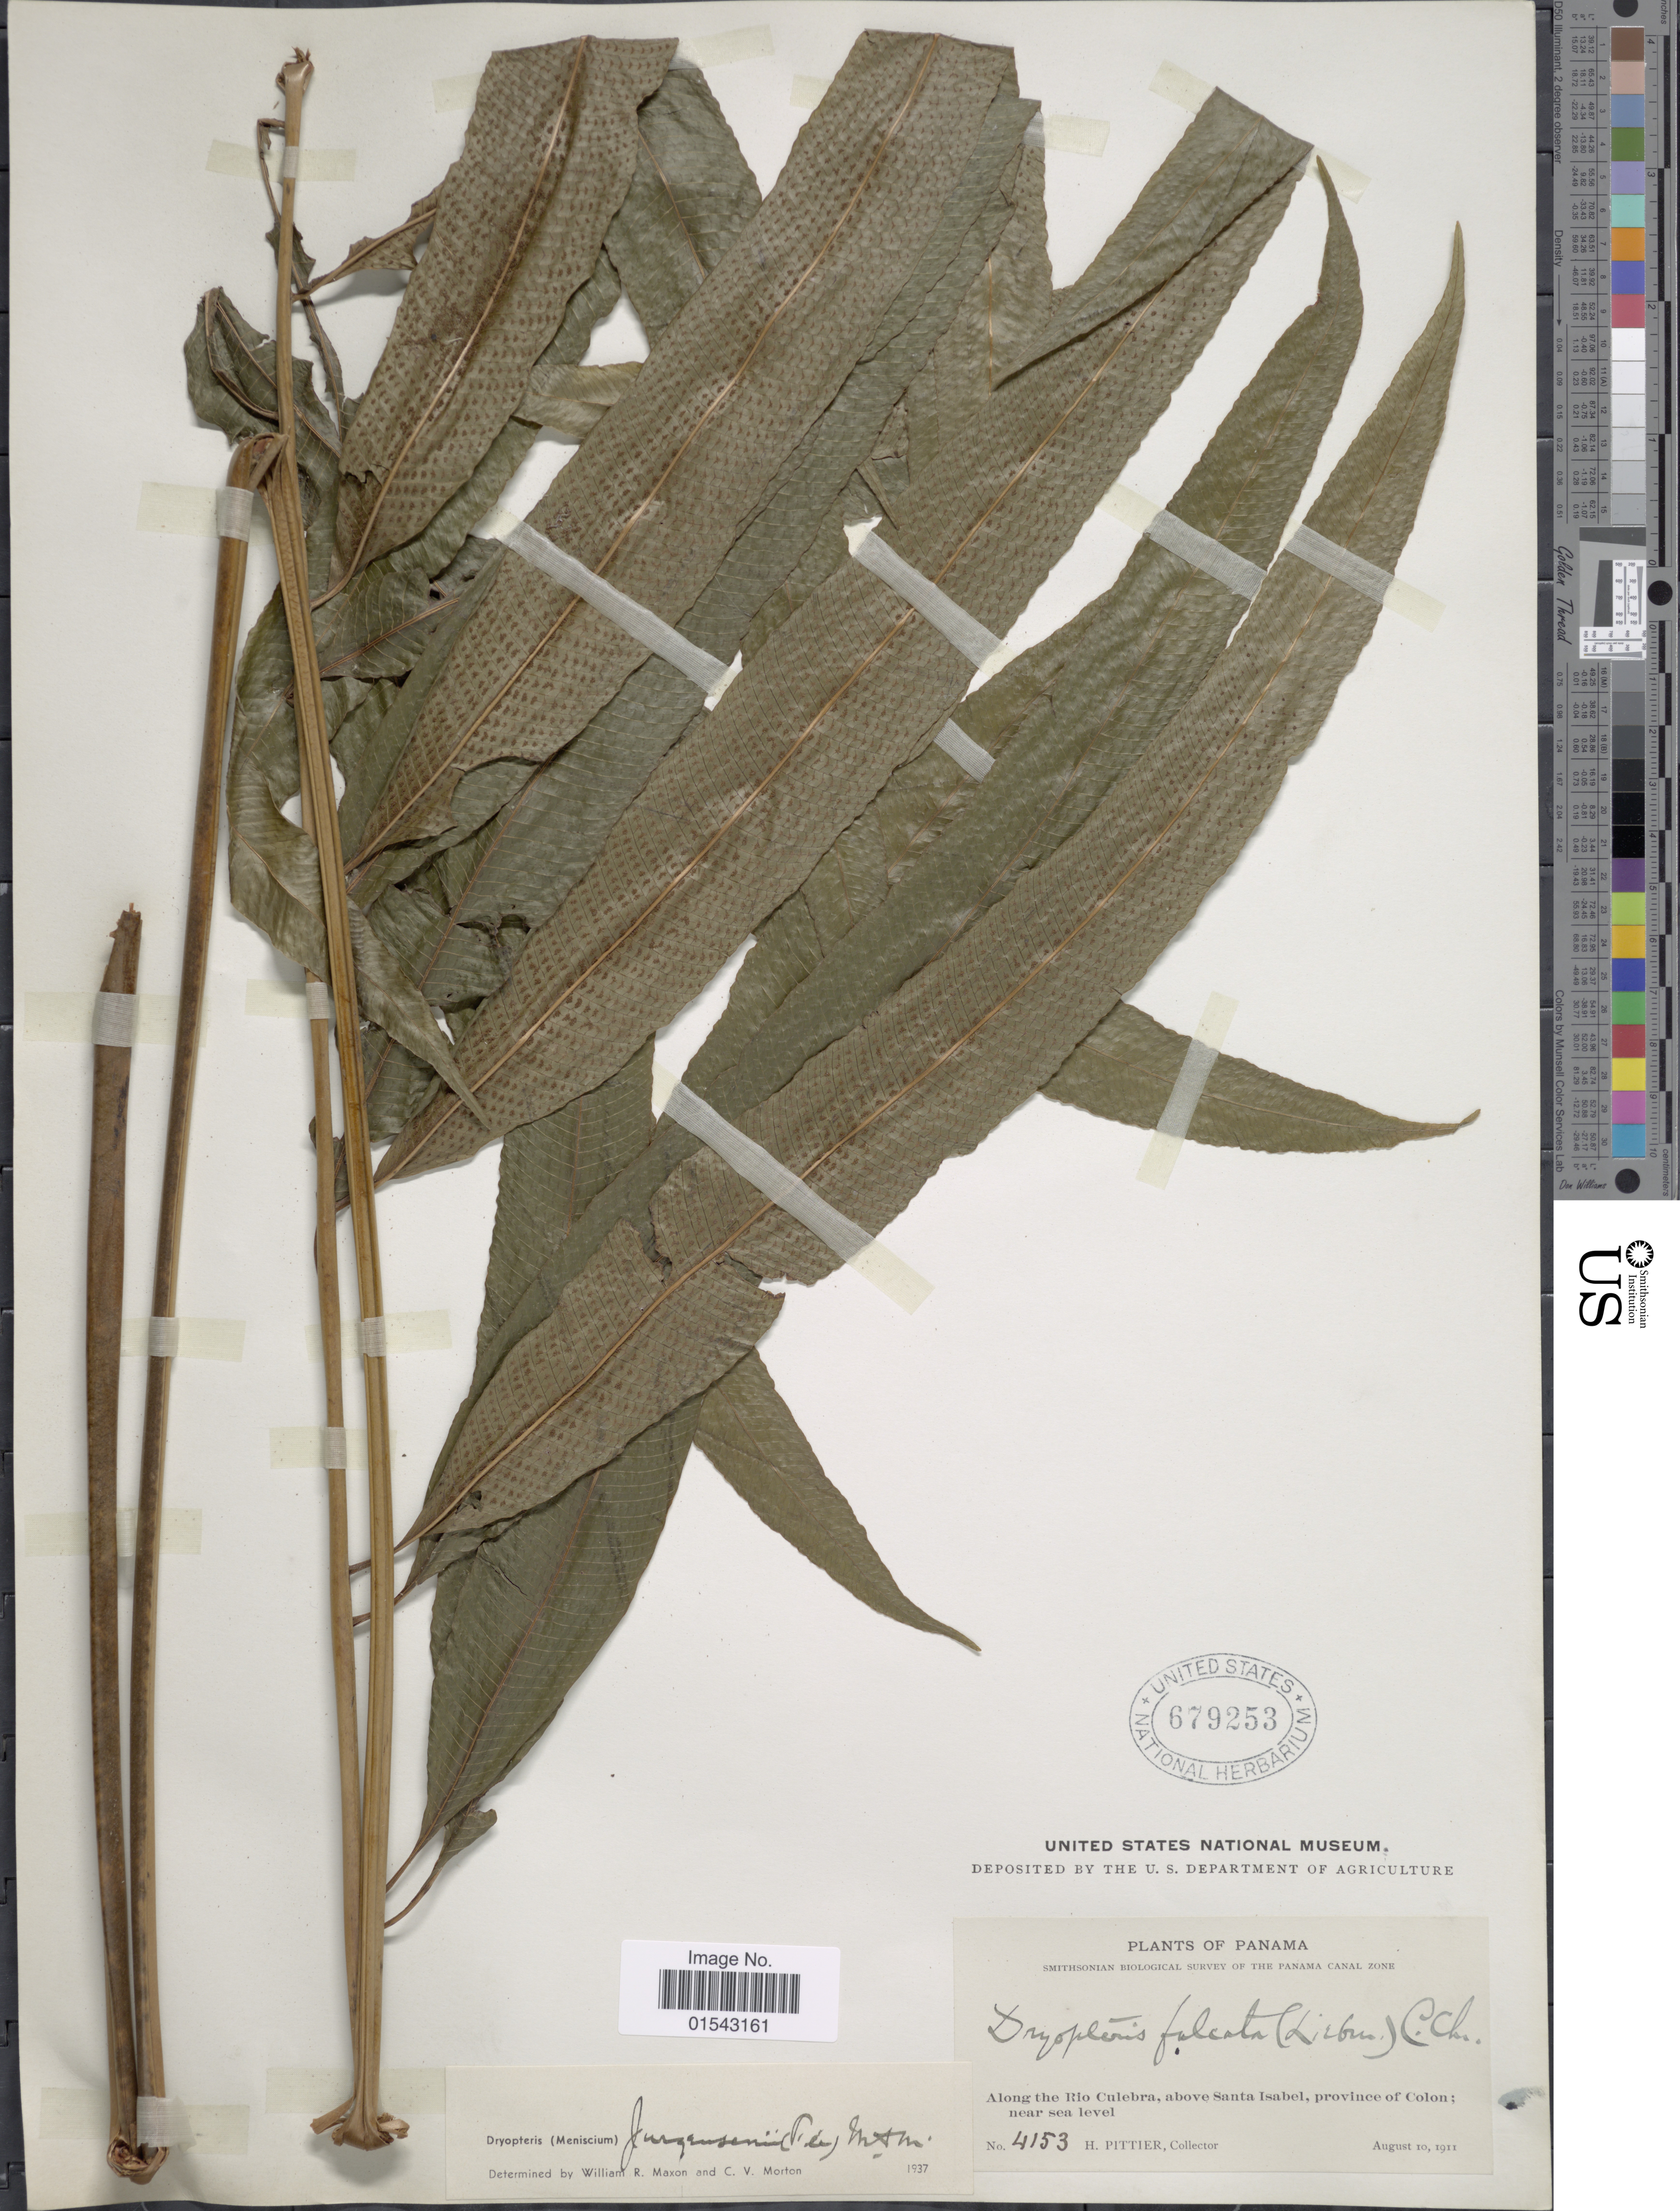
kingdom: Plantae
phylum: Tracheophyta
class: Polypodiopsida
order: Polypodiales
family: Thelypteridaceae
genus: Meniscium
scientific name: Meniscium falcatum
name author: Liebm.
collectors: H. F. Pittier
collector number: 4153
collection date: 1911-08-10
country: Panama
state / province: Colón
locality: Panama, along the Rio Culebra, above Santa Isabel, province of Colon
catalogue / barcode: US 679253